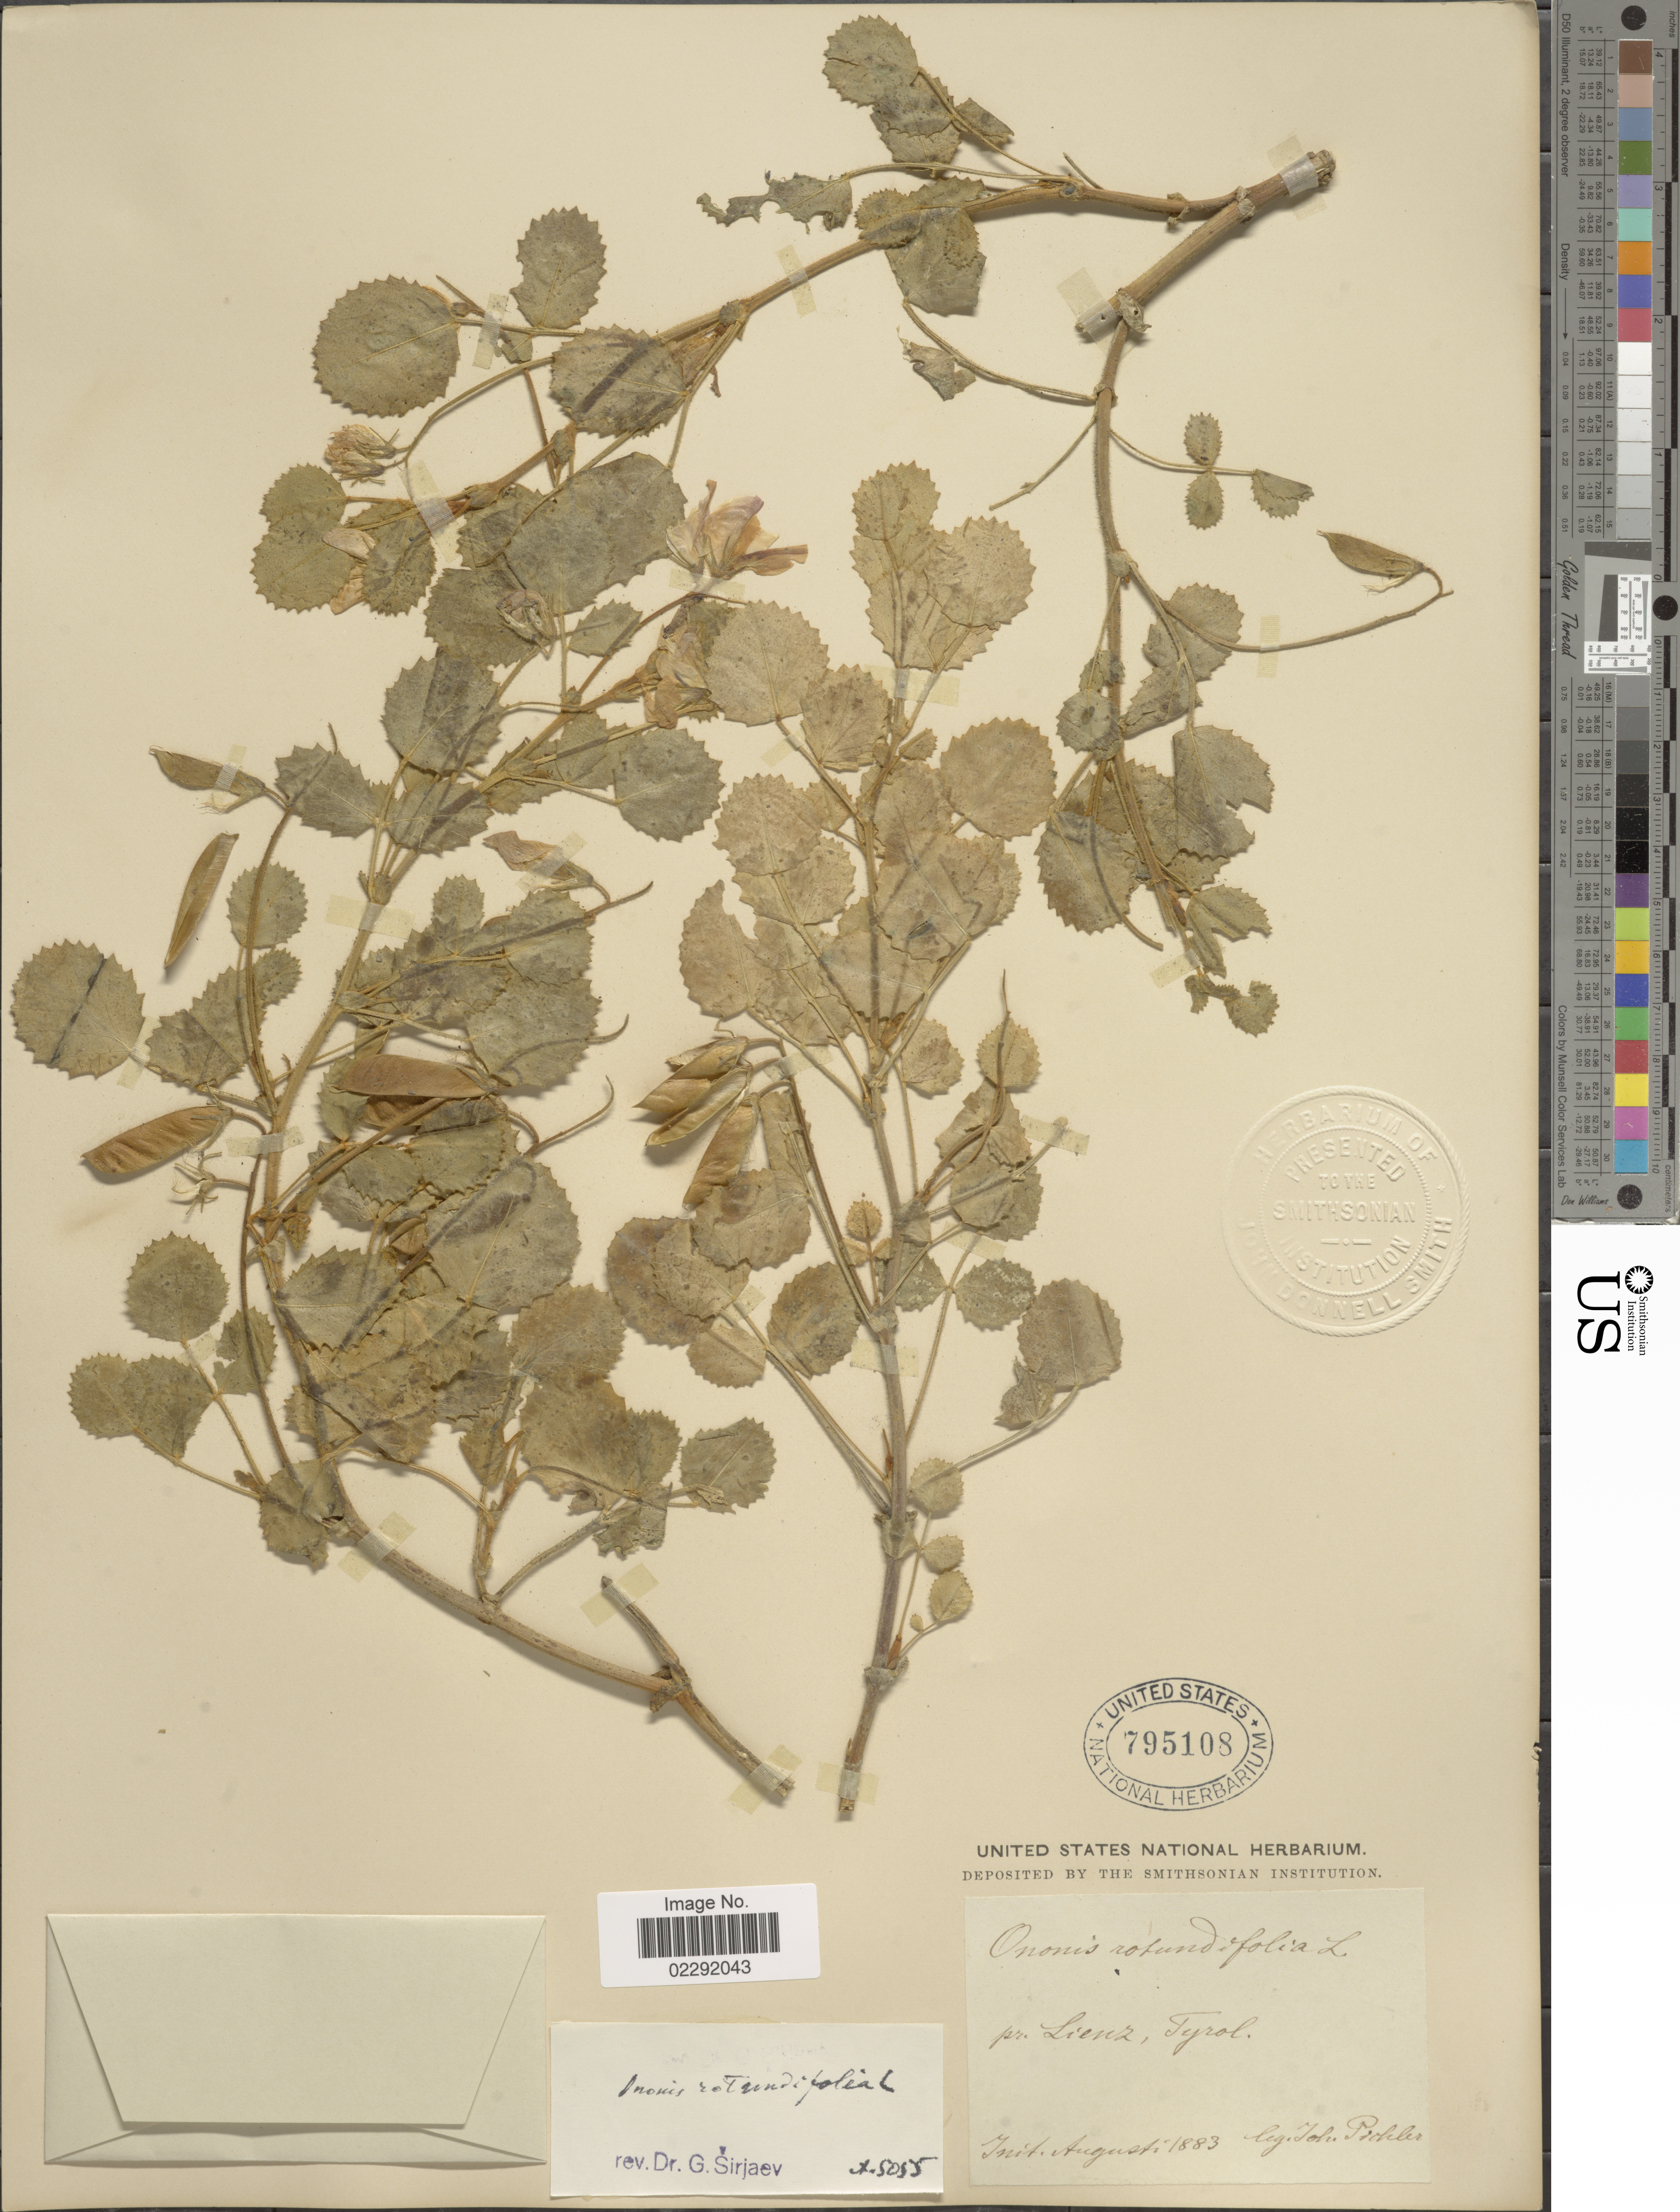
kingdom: Plantae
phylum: Tracheophyta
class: Magnoliopsida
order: Fabales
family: Fabaceae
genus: Ononis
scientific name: Ononis rotundifolia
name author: L.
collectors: J. Pichler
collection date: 1883-08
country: Austria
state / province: Tirol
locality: Pr. Lienz, Tyrol.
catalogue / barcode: US 795108